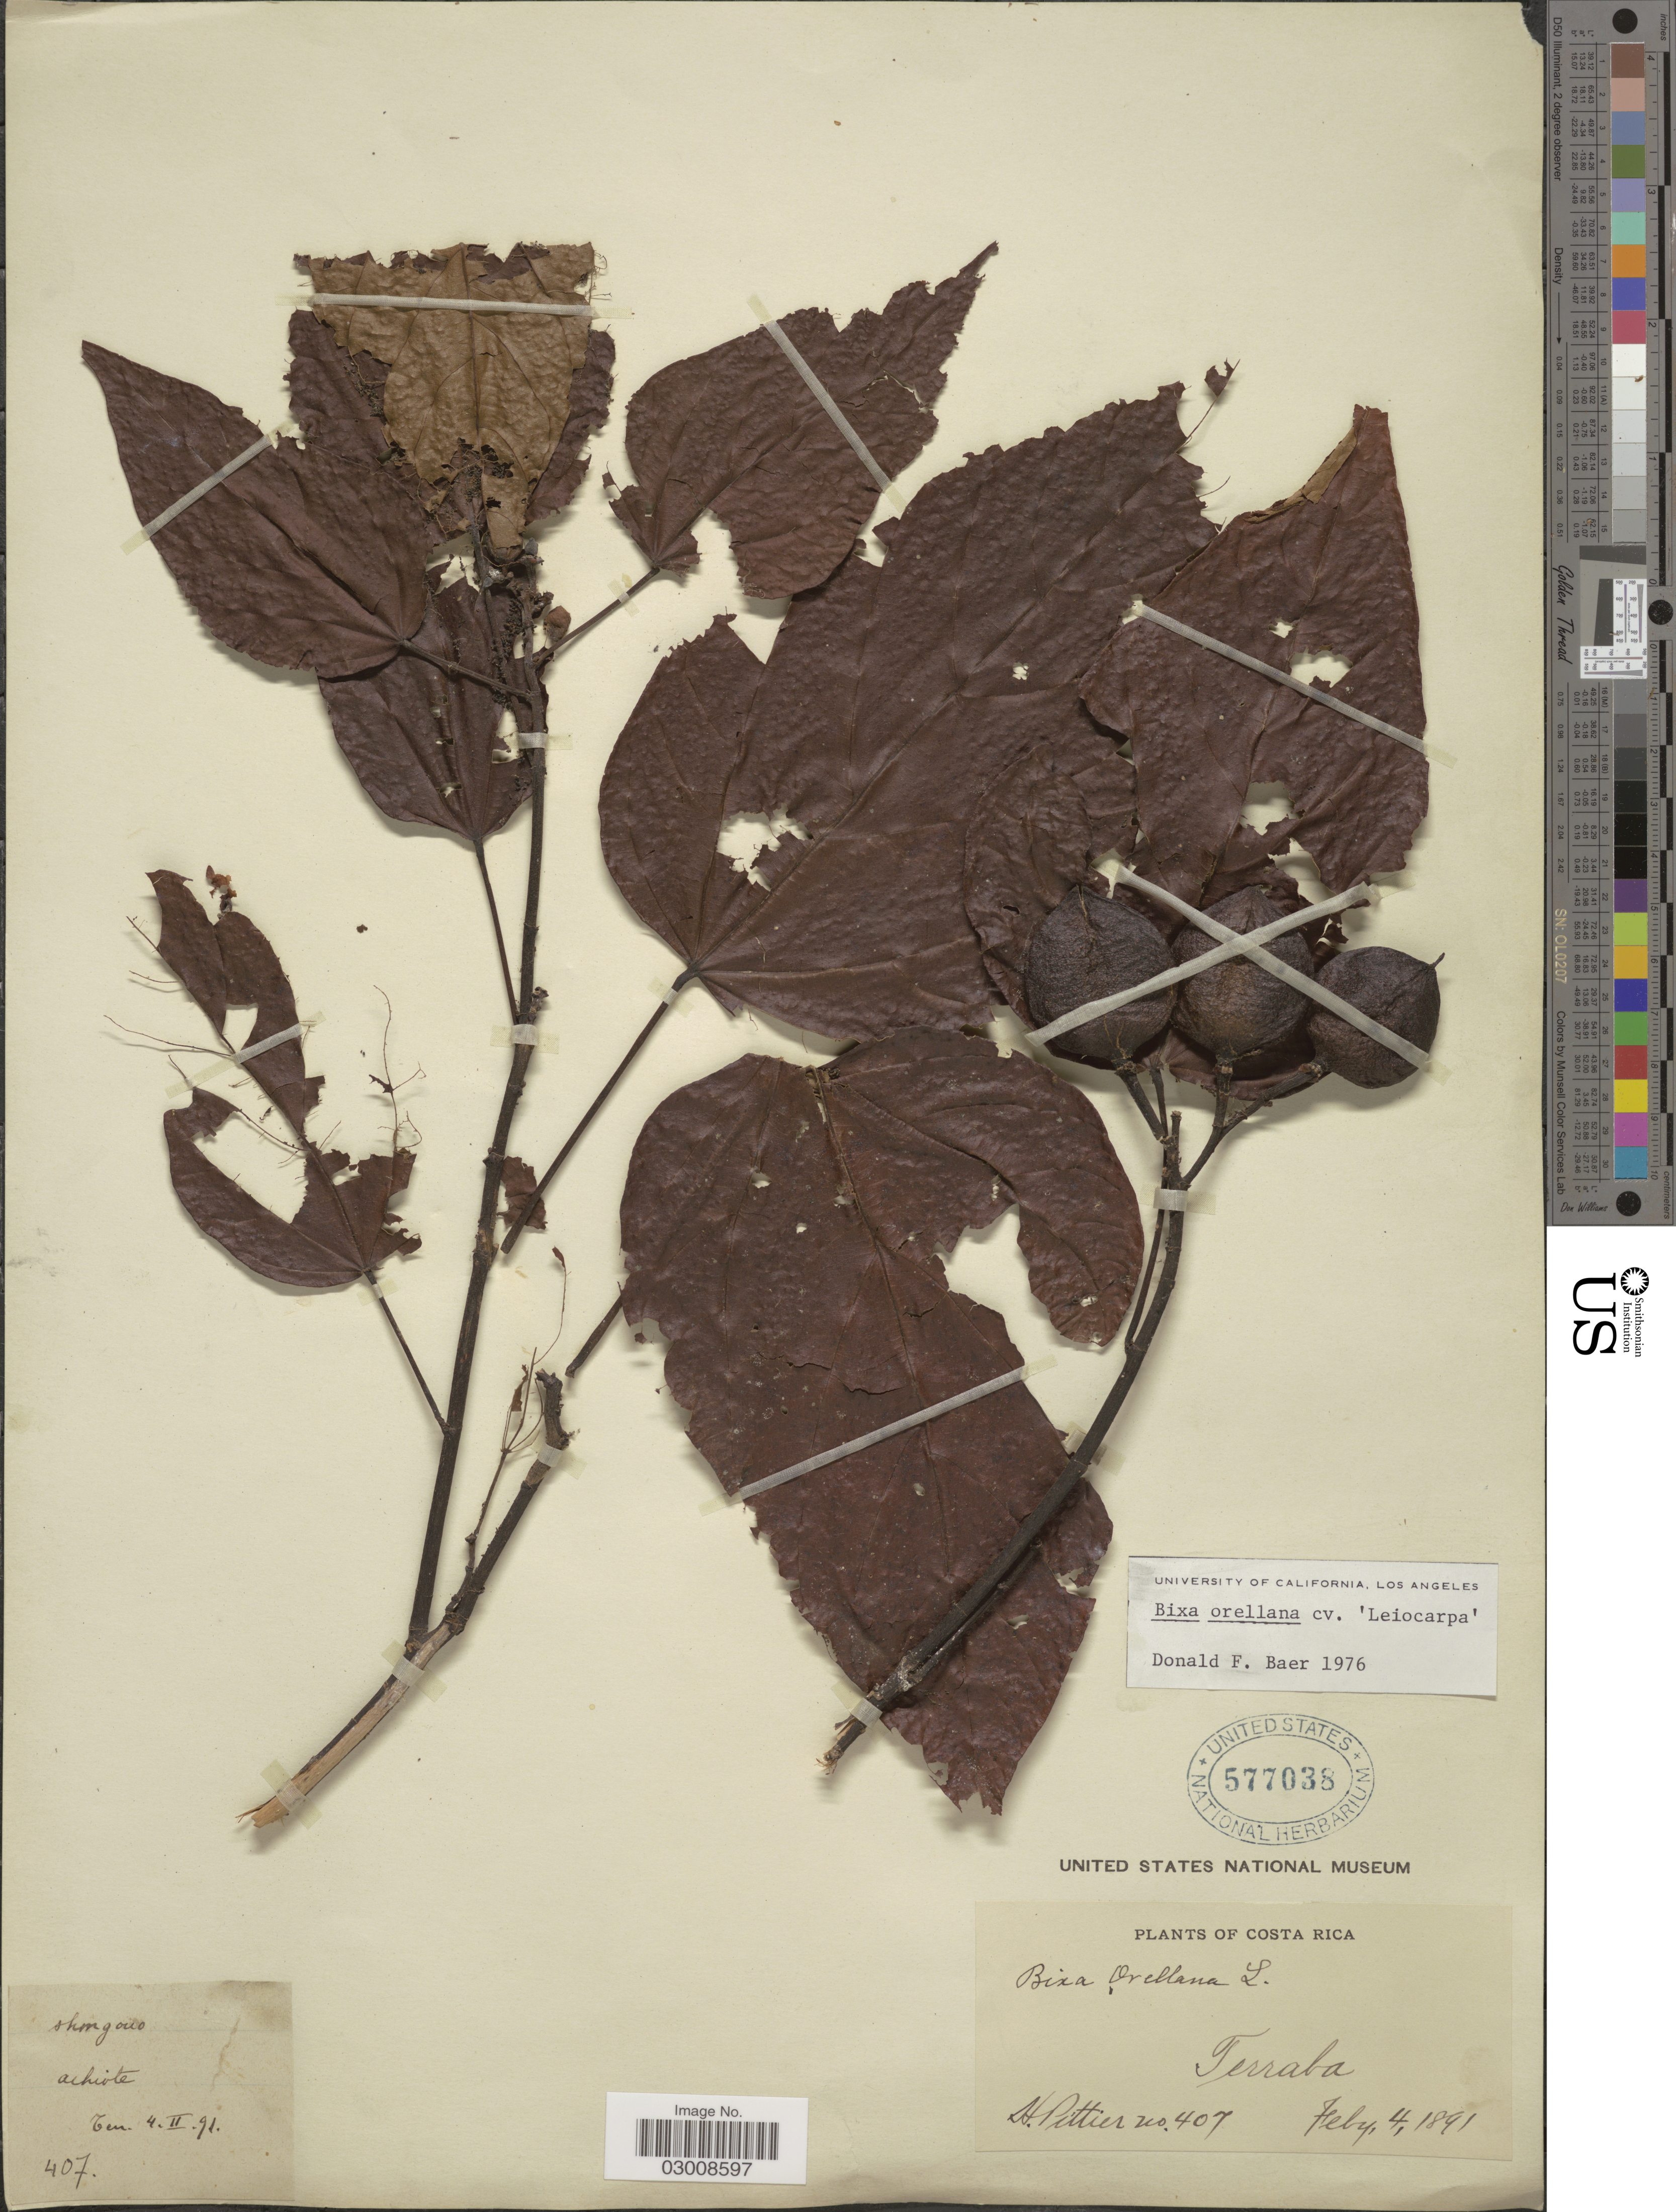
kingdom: Plantae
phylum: Tracheophyta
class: Magnoliopsida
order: Malvales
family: Bixaceae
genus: Bixa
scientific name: Bixa orellana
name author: L.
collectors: H. F. Pittier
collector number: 407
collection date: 1891-02-04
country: Costa Rica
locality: Terraba.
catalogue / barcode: US 577038